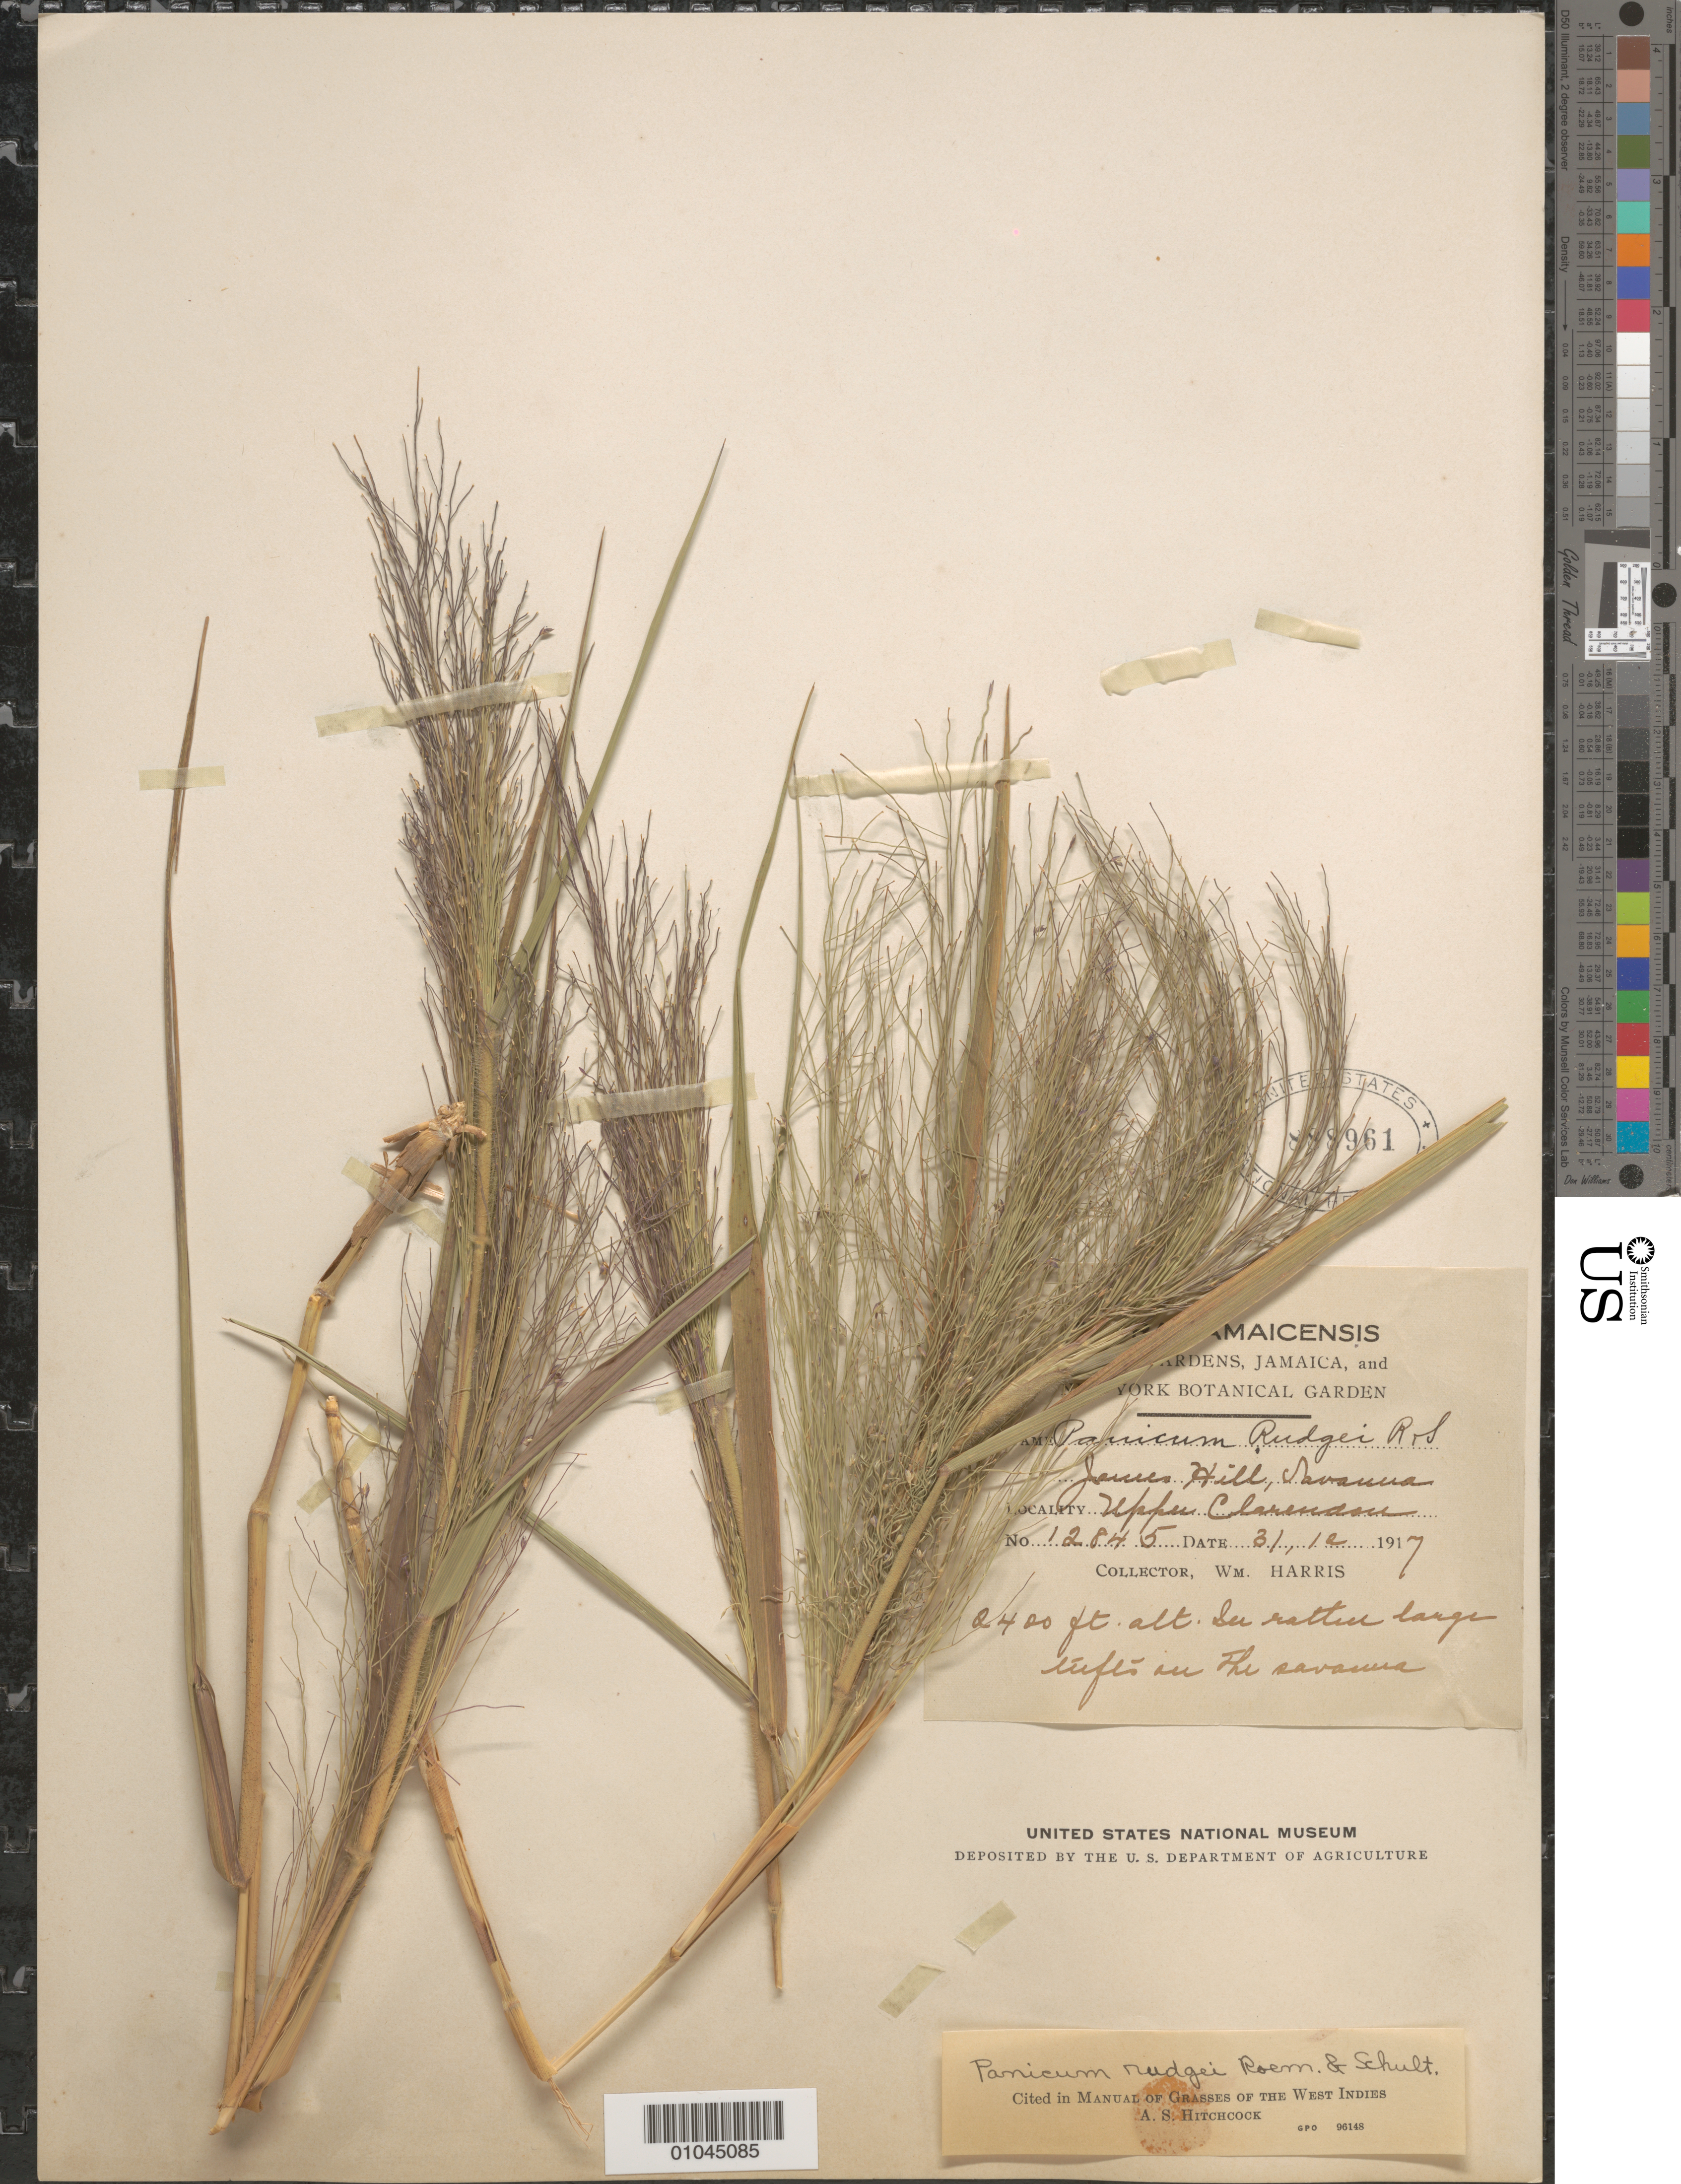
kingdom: Plantae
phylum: Tracheophyta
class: Liliopsida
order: Poales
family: Poaceae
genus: Panicum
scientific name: Panicum rudgei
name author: Roem. & Schult.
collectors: W. Harris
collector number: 12845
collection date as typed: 31 Dec 1917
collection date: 1917-12-31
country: Jamaica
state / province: Clarendon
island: Jamaica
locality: James Hill, Upper Clarendon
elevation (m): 732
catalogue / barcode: US 888961